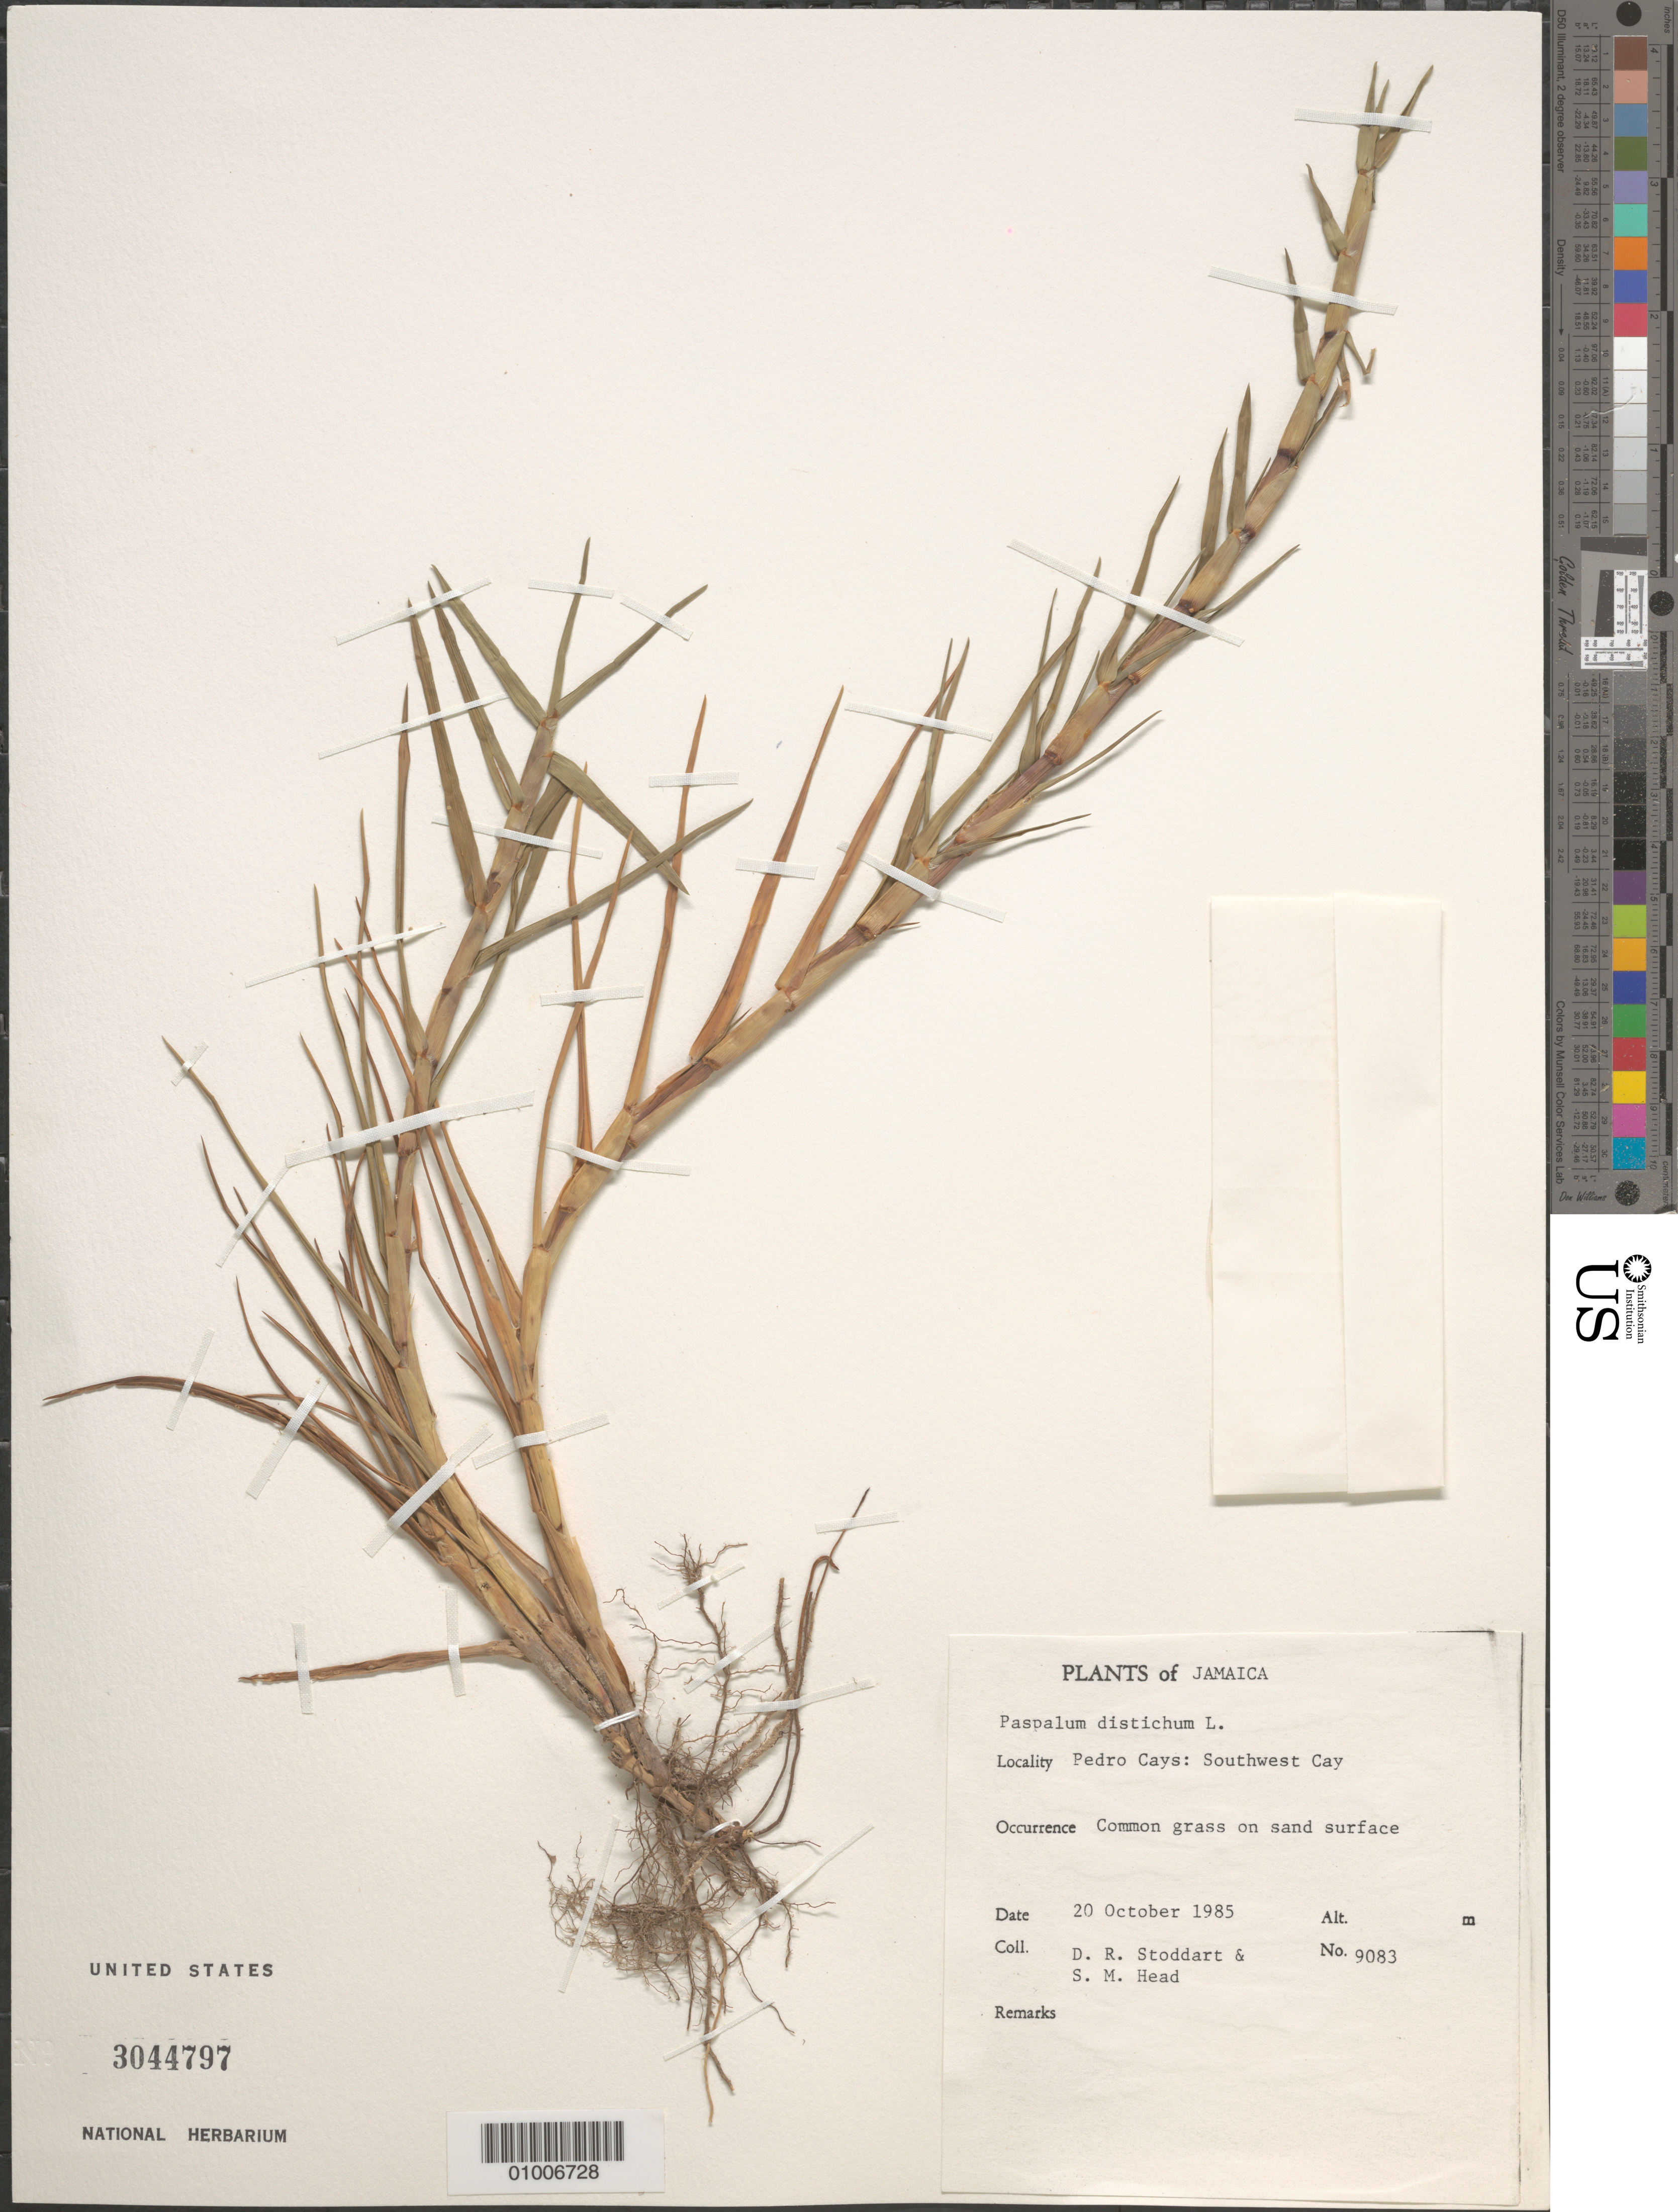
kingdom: Plantae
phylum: Tracheophyta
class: Liliopsida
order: Poales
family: Poaceae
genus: Paspalum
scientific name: Paspalum distichum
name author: L.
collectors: D. R. Stoddart & S. Head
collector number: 9083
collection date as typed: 20 Oct 1985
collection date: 1985-10-20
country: Jamaica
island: Jamaica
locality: Occurrence Common grass on sand surface. Pedro Cays: Southwest Cay.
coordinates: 0 N, 0 E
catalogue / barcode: US 3044797